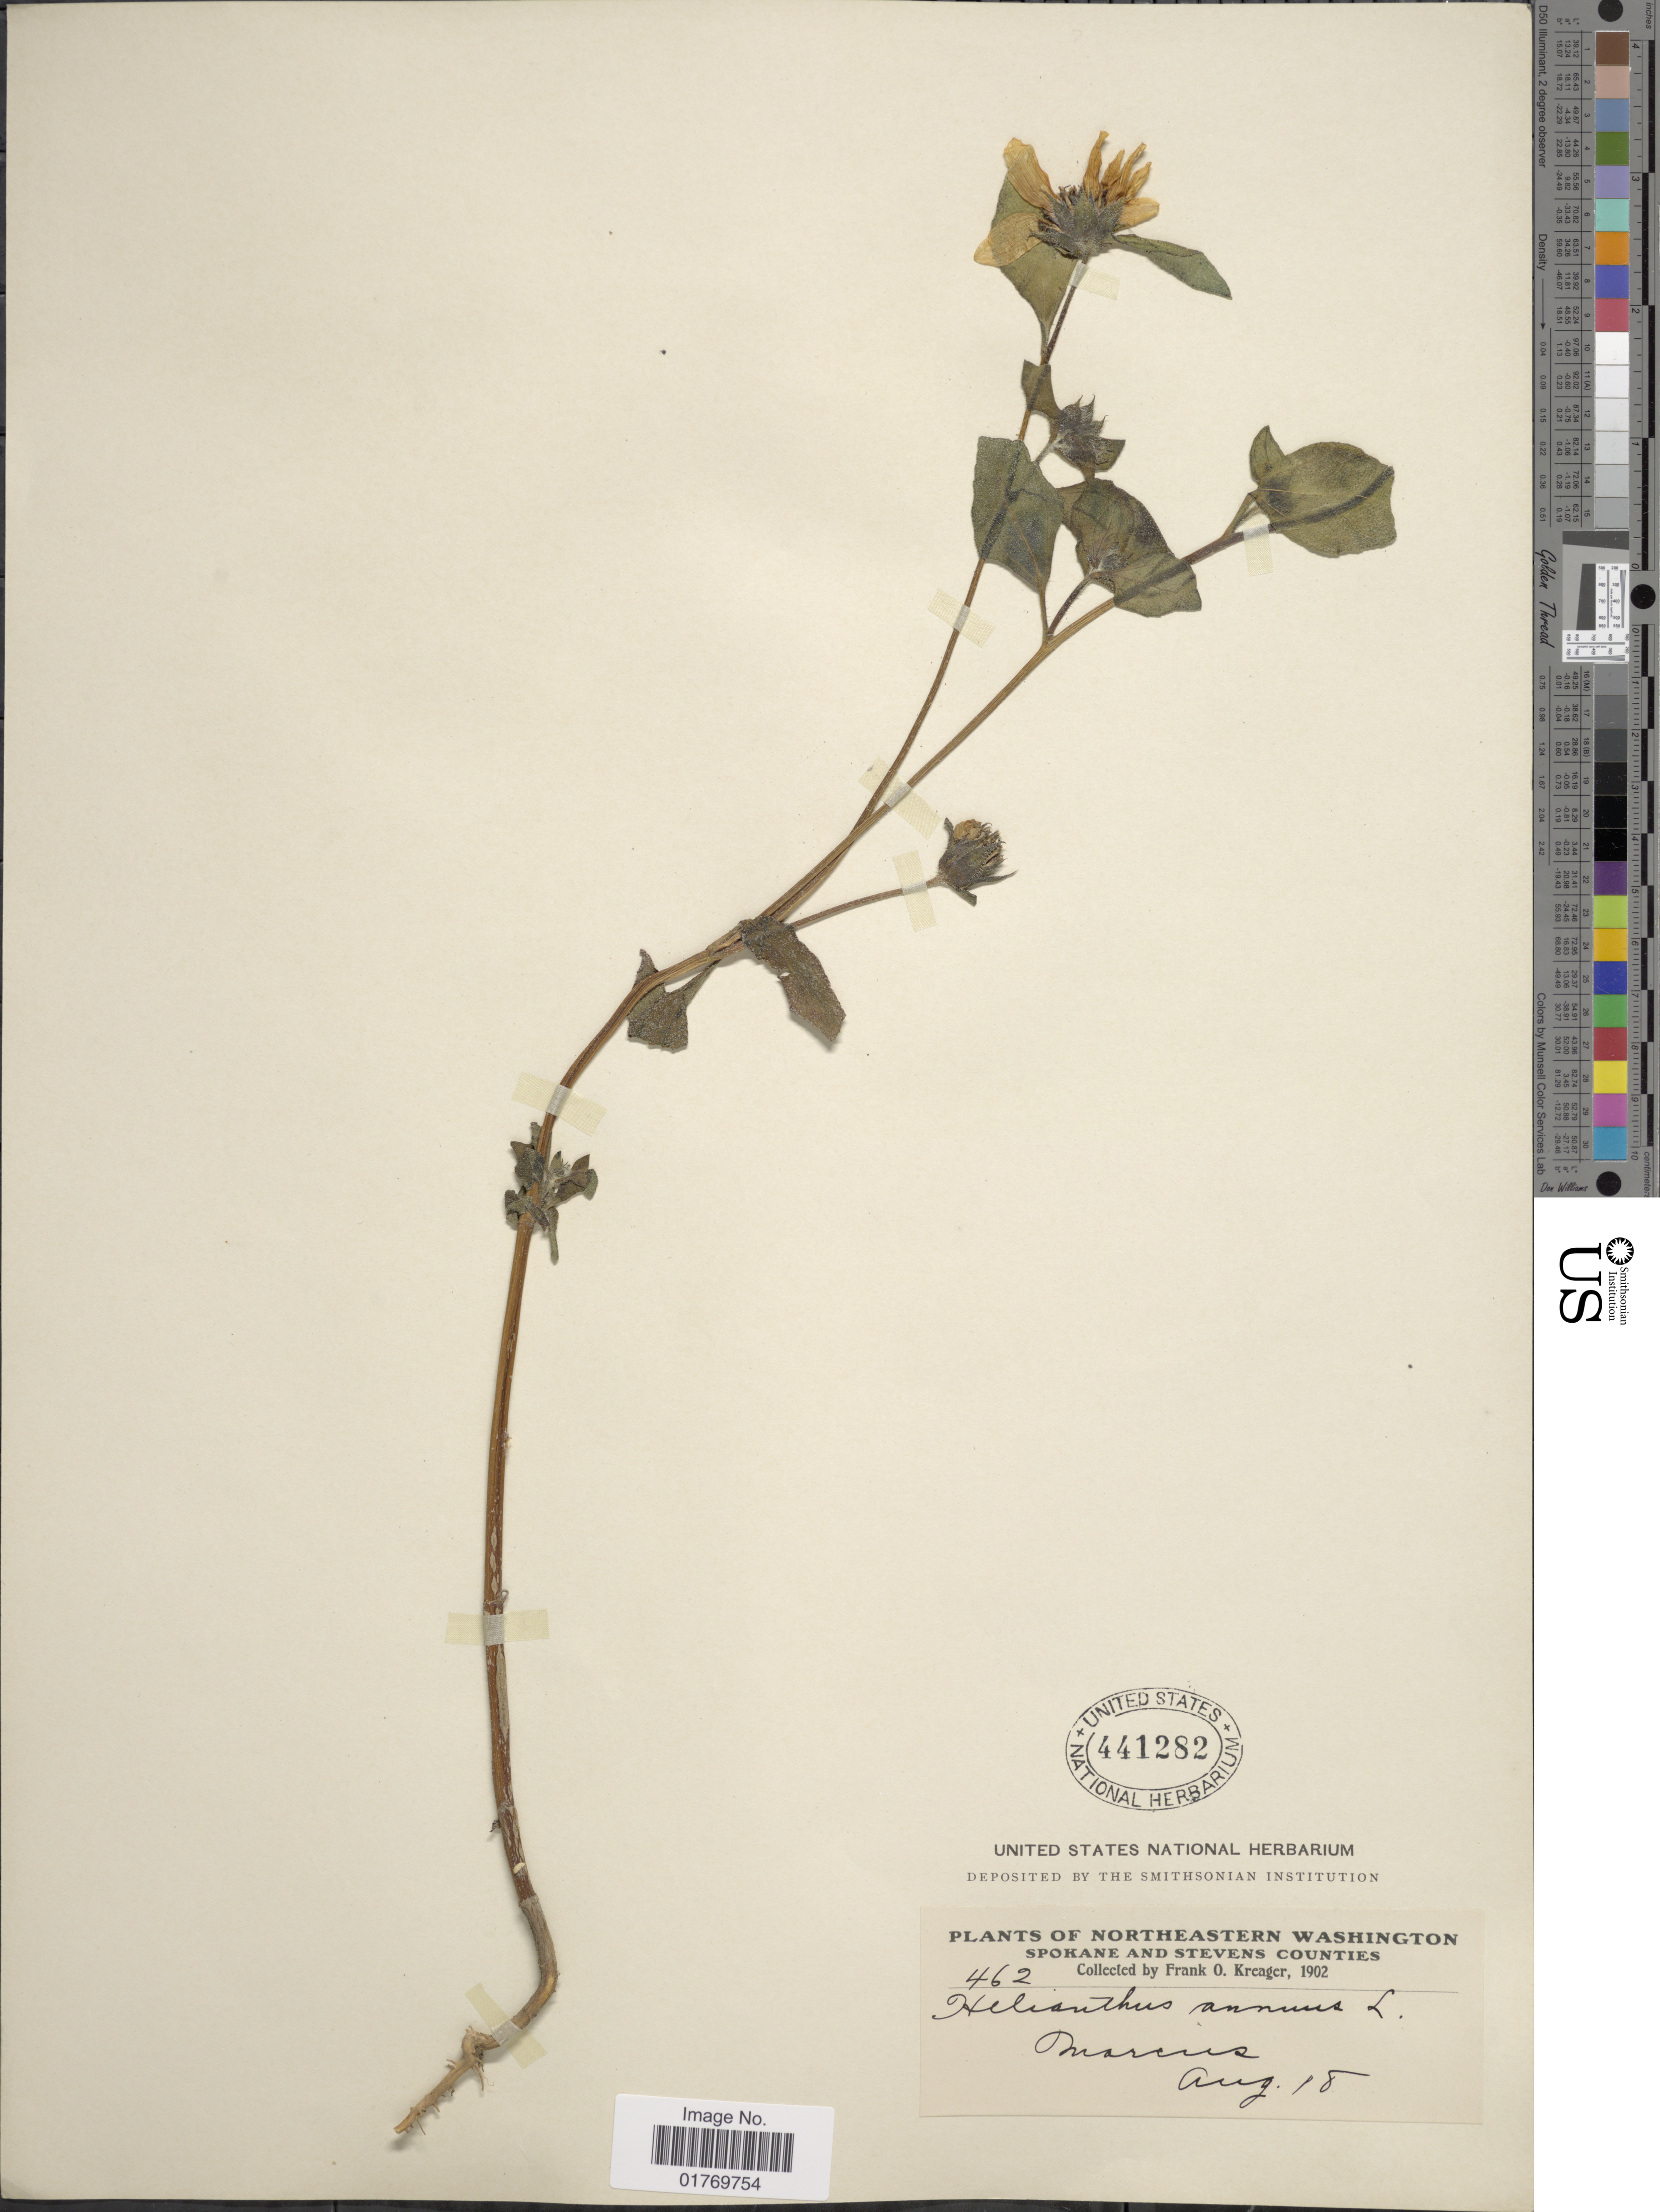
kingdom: Plantae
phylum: Tracheophyta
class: Magnoliopsida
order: Asterales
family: Asteraceae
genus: Helianthus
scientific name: Helianthus annuus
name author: L.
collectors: F. Kreager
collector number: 462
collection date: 1902-08-18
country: United States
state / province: Washington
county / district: Spokane / Stevens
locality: Northeastern Washington, Spokane And Stevens Counties, Marcus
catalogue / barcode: US 411282